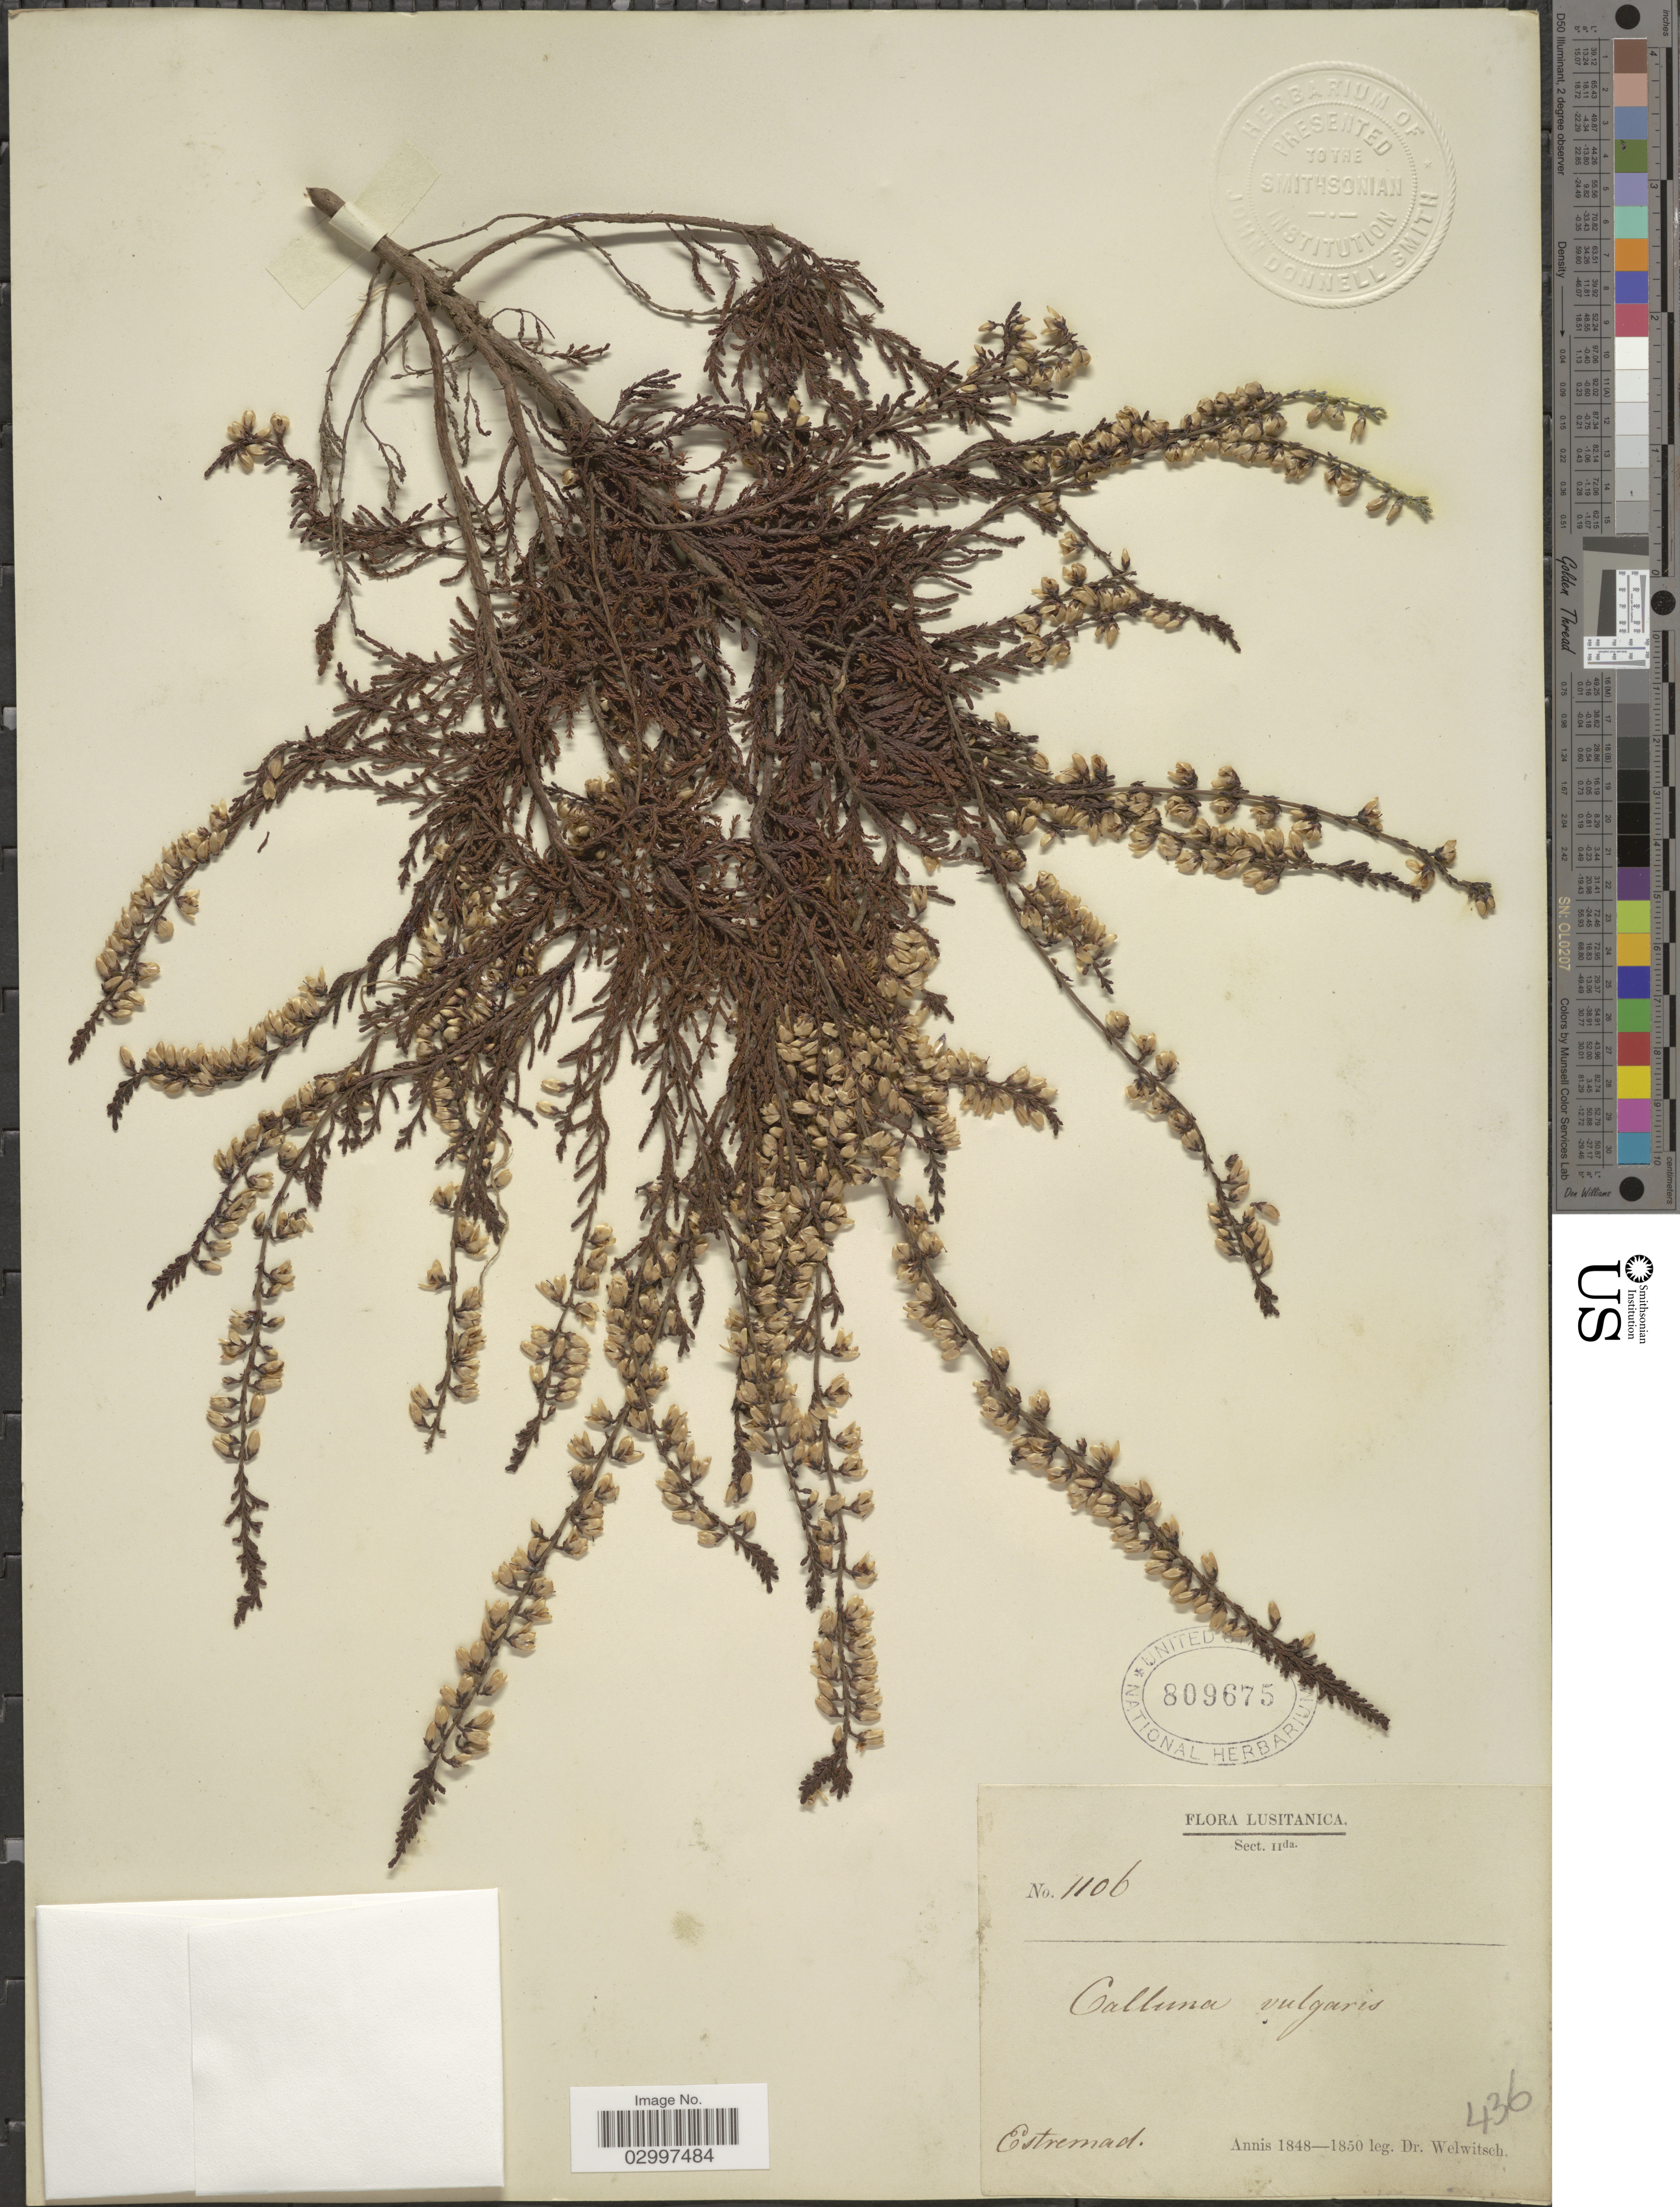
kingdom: Plantae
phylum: Tracheophyta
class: Magnoliopsida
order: Ericales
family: Ericaceae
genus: Calluna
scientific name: Calluna vulgaris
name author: (L.) Hull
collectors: -. Welwitsch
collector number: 1106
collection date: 1848/1850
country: Portugal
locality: Lusitanica. Estremad.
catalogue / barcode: US 809675